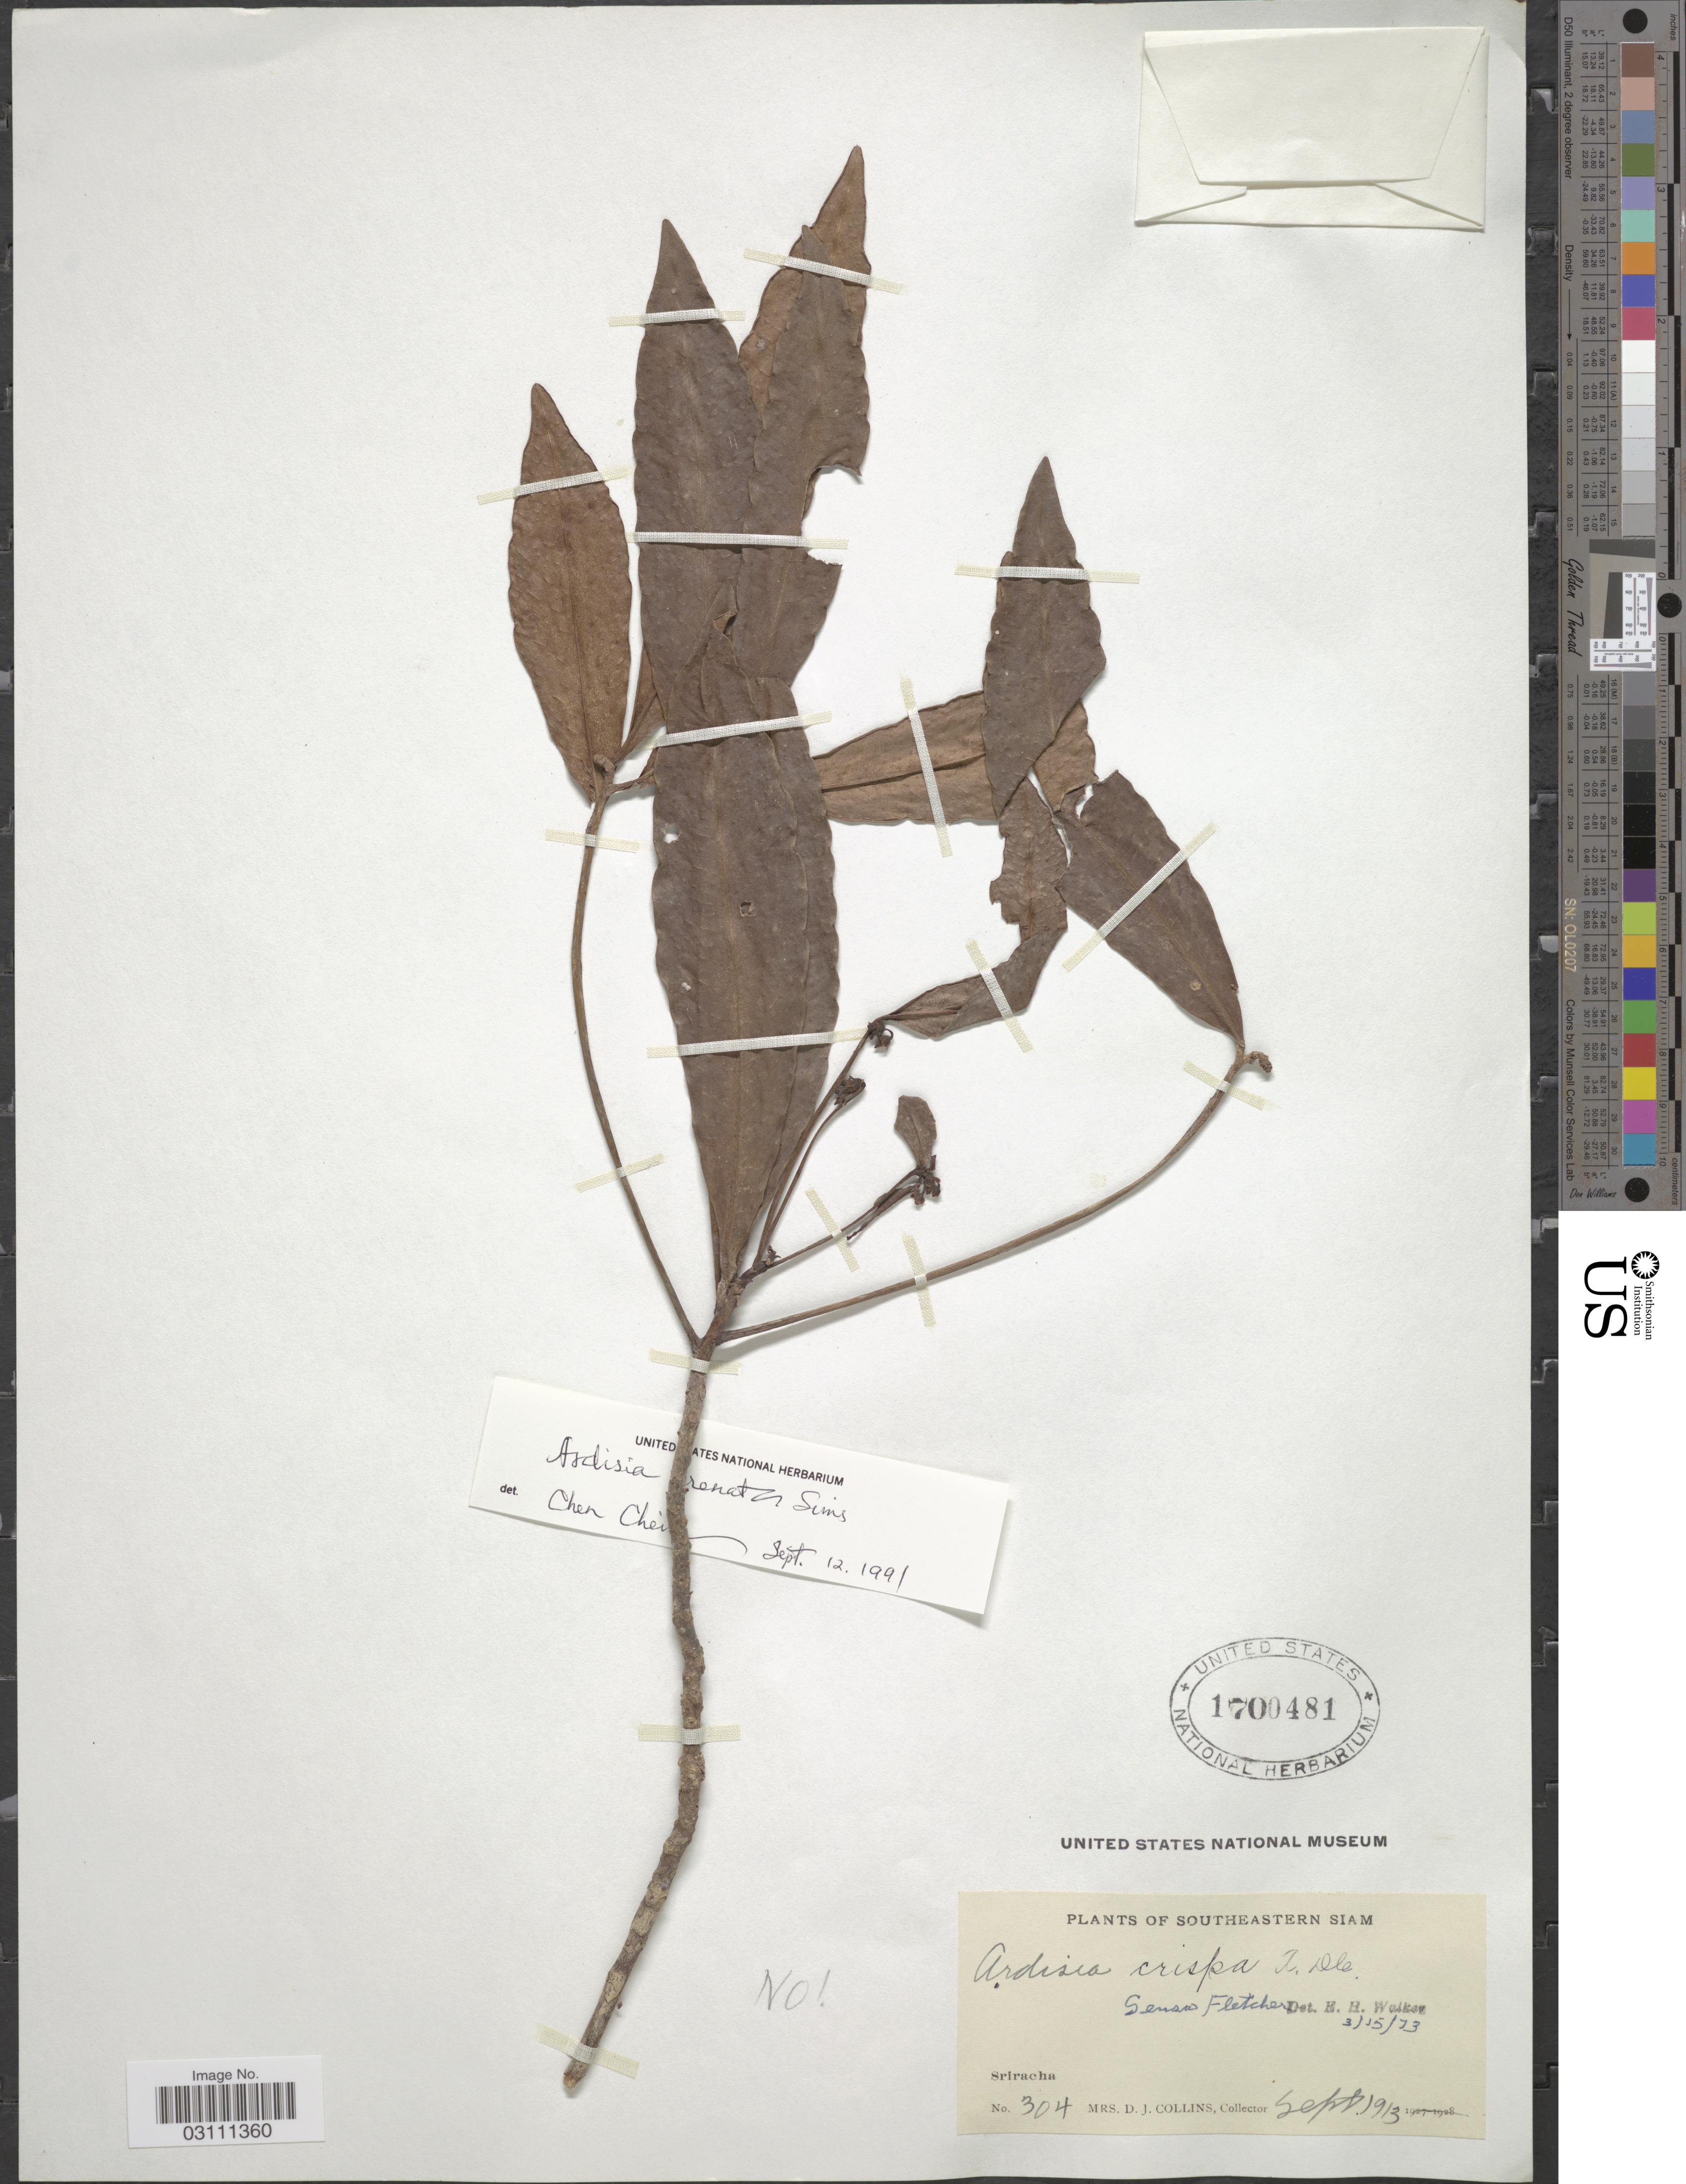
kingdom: Plantae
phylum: Tracheophyta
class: Magnoliopsida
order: Ericales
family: Primulaceae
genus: Ardisia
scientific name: Ardisia crispa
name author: (Thunb.) A. DC.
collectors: Mrs. D. J. Collins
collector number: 304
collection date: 1913-09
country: Thailand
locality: Southeastern Siam. Sriracha.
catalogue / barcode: US 1700481